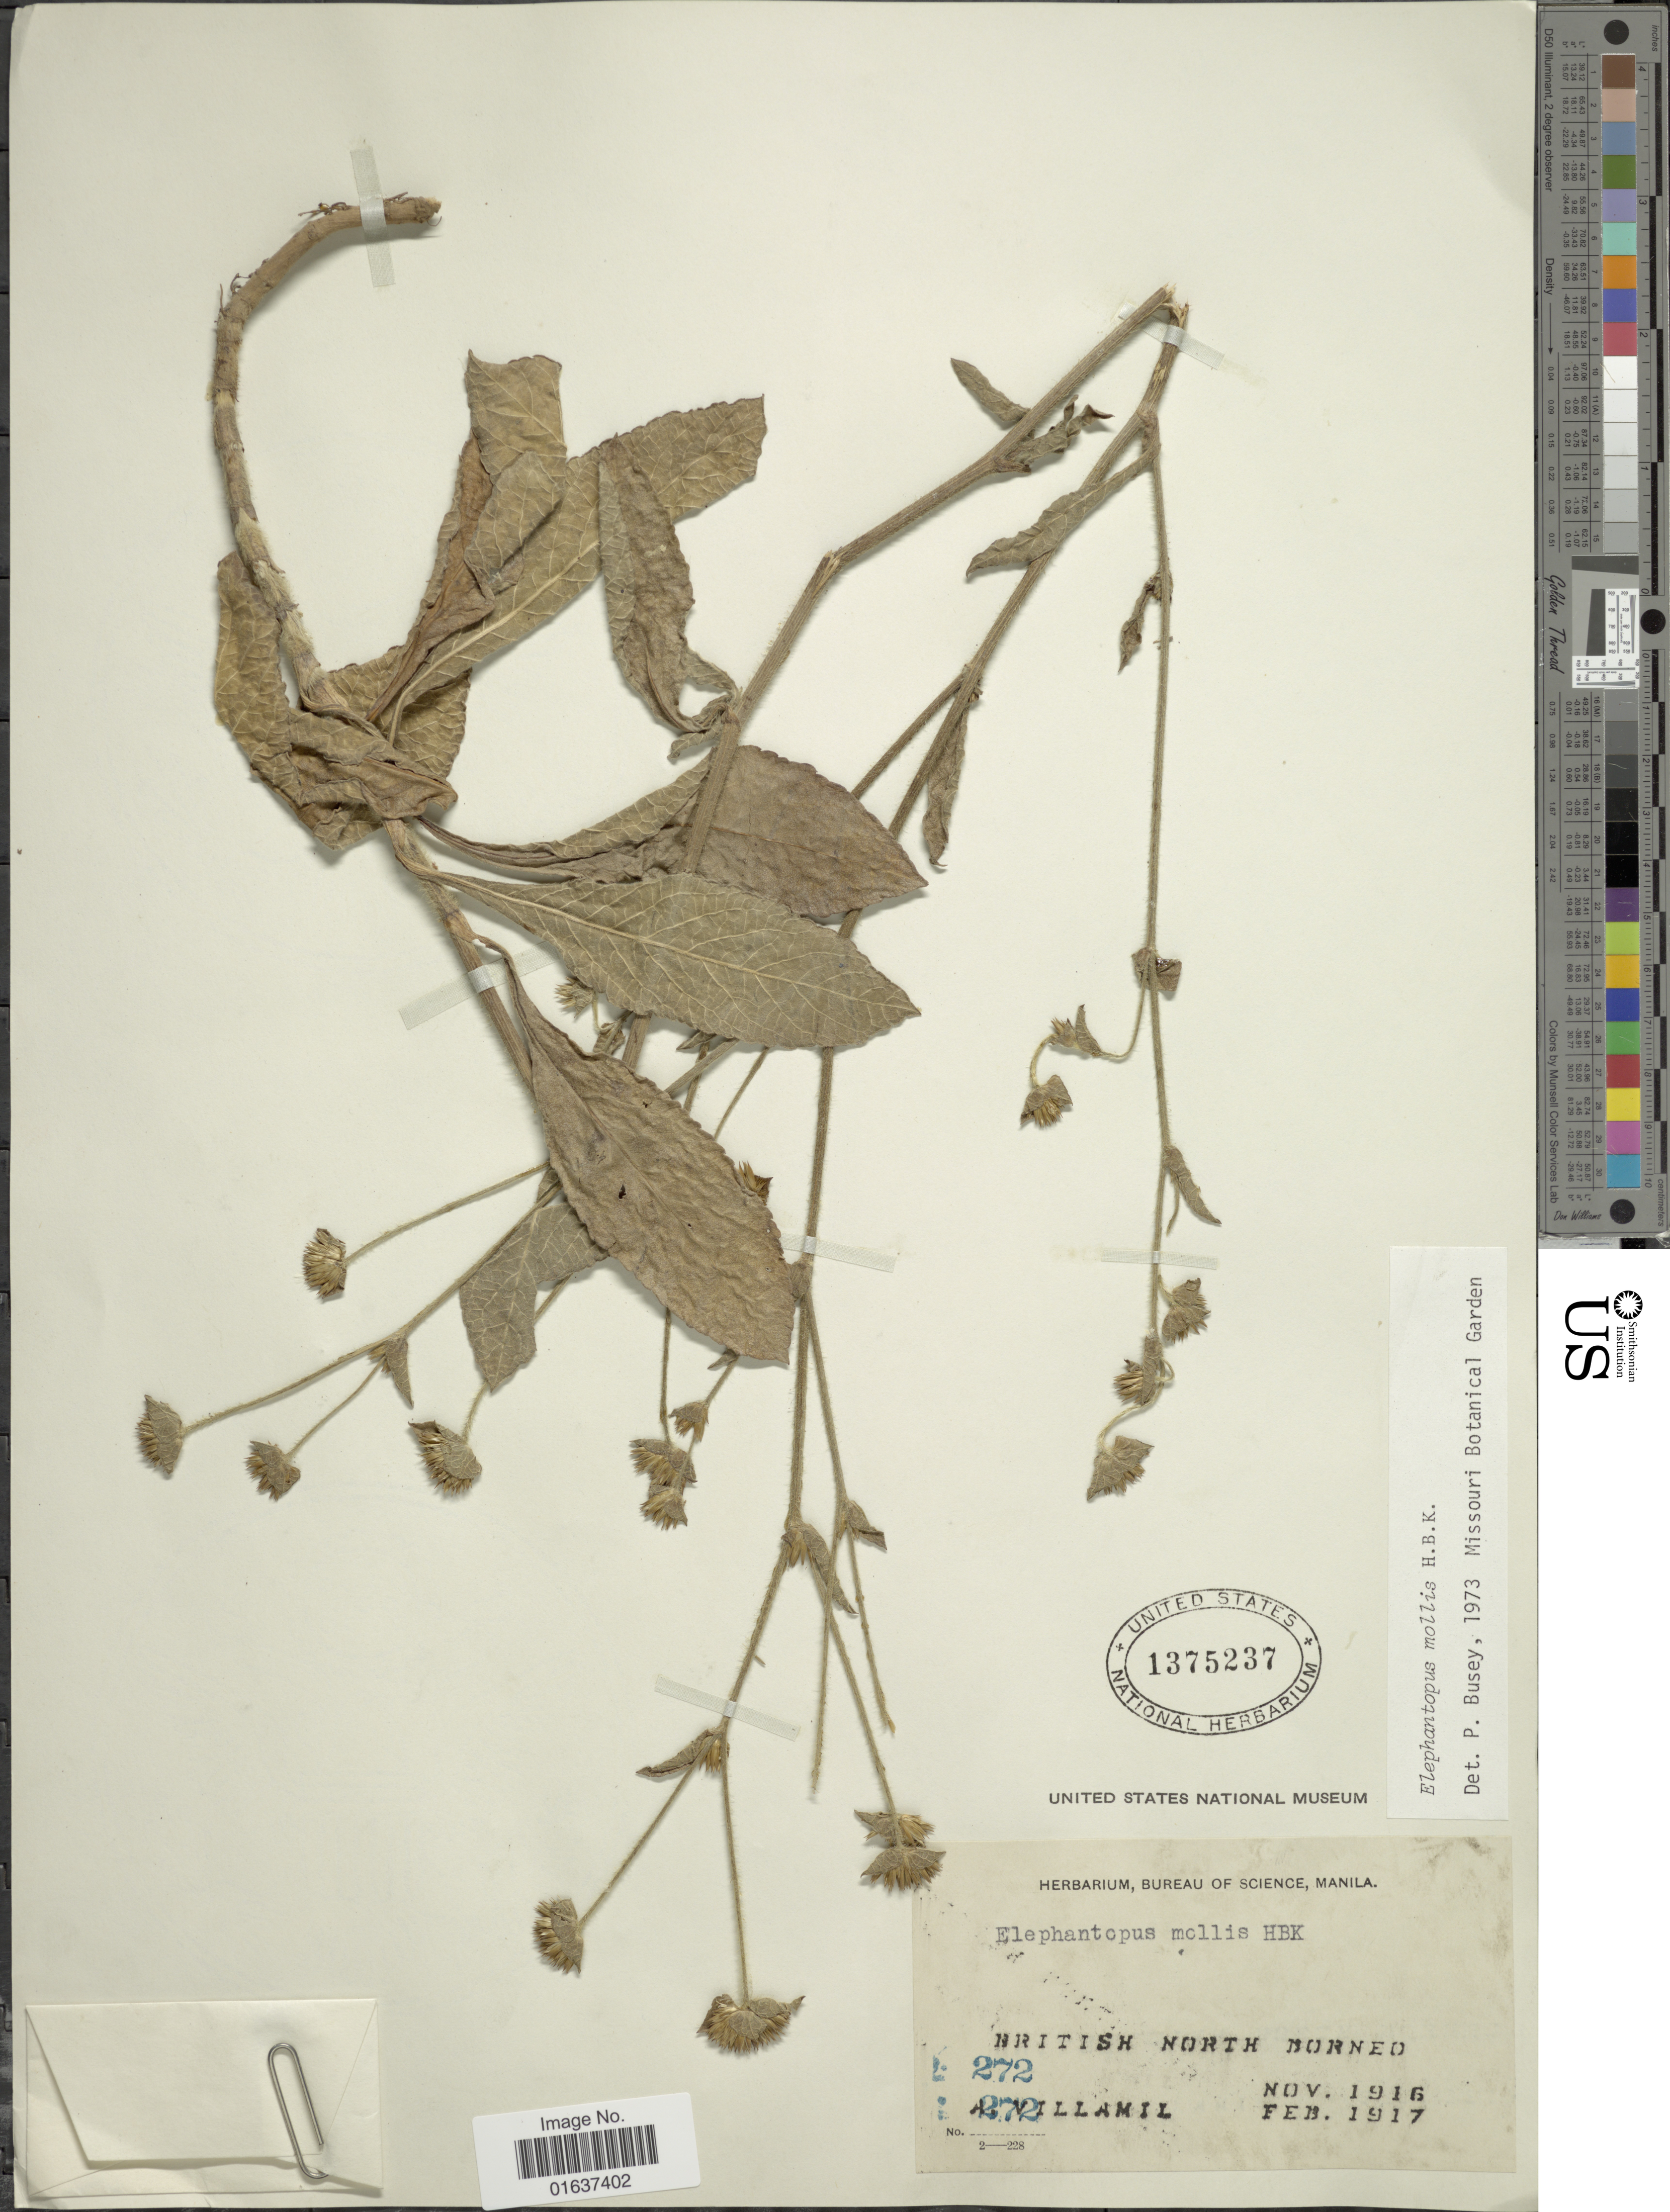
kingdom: Plantae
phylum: Tracheophyta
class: Magnoliopsida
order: Asterales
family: Asteraceae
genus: Elephantopus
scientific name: Elephantopus mollis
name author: Kunth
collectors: A. Villamil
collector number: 272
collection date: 1916-11/1917-02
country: Malaysia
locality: British North Borneo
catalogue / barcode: US 1375237